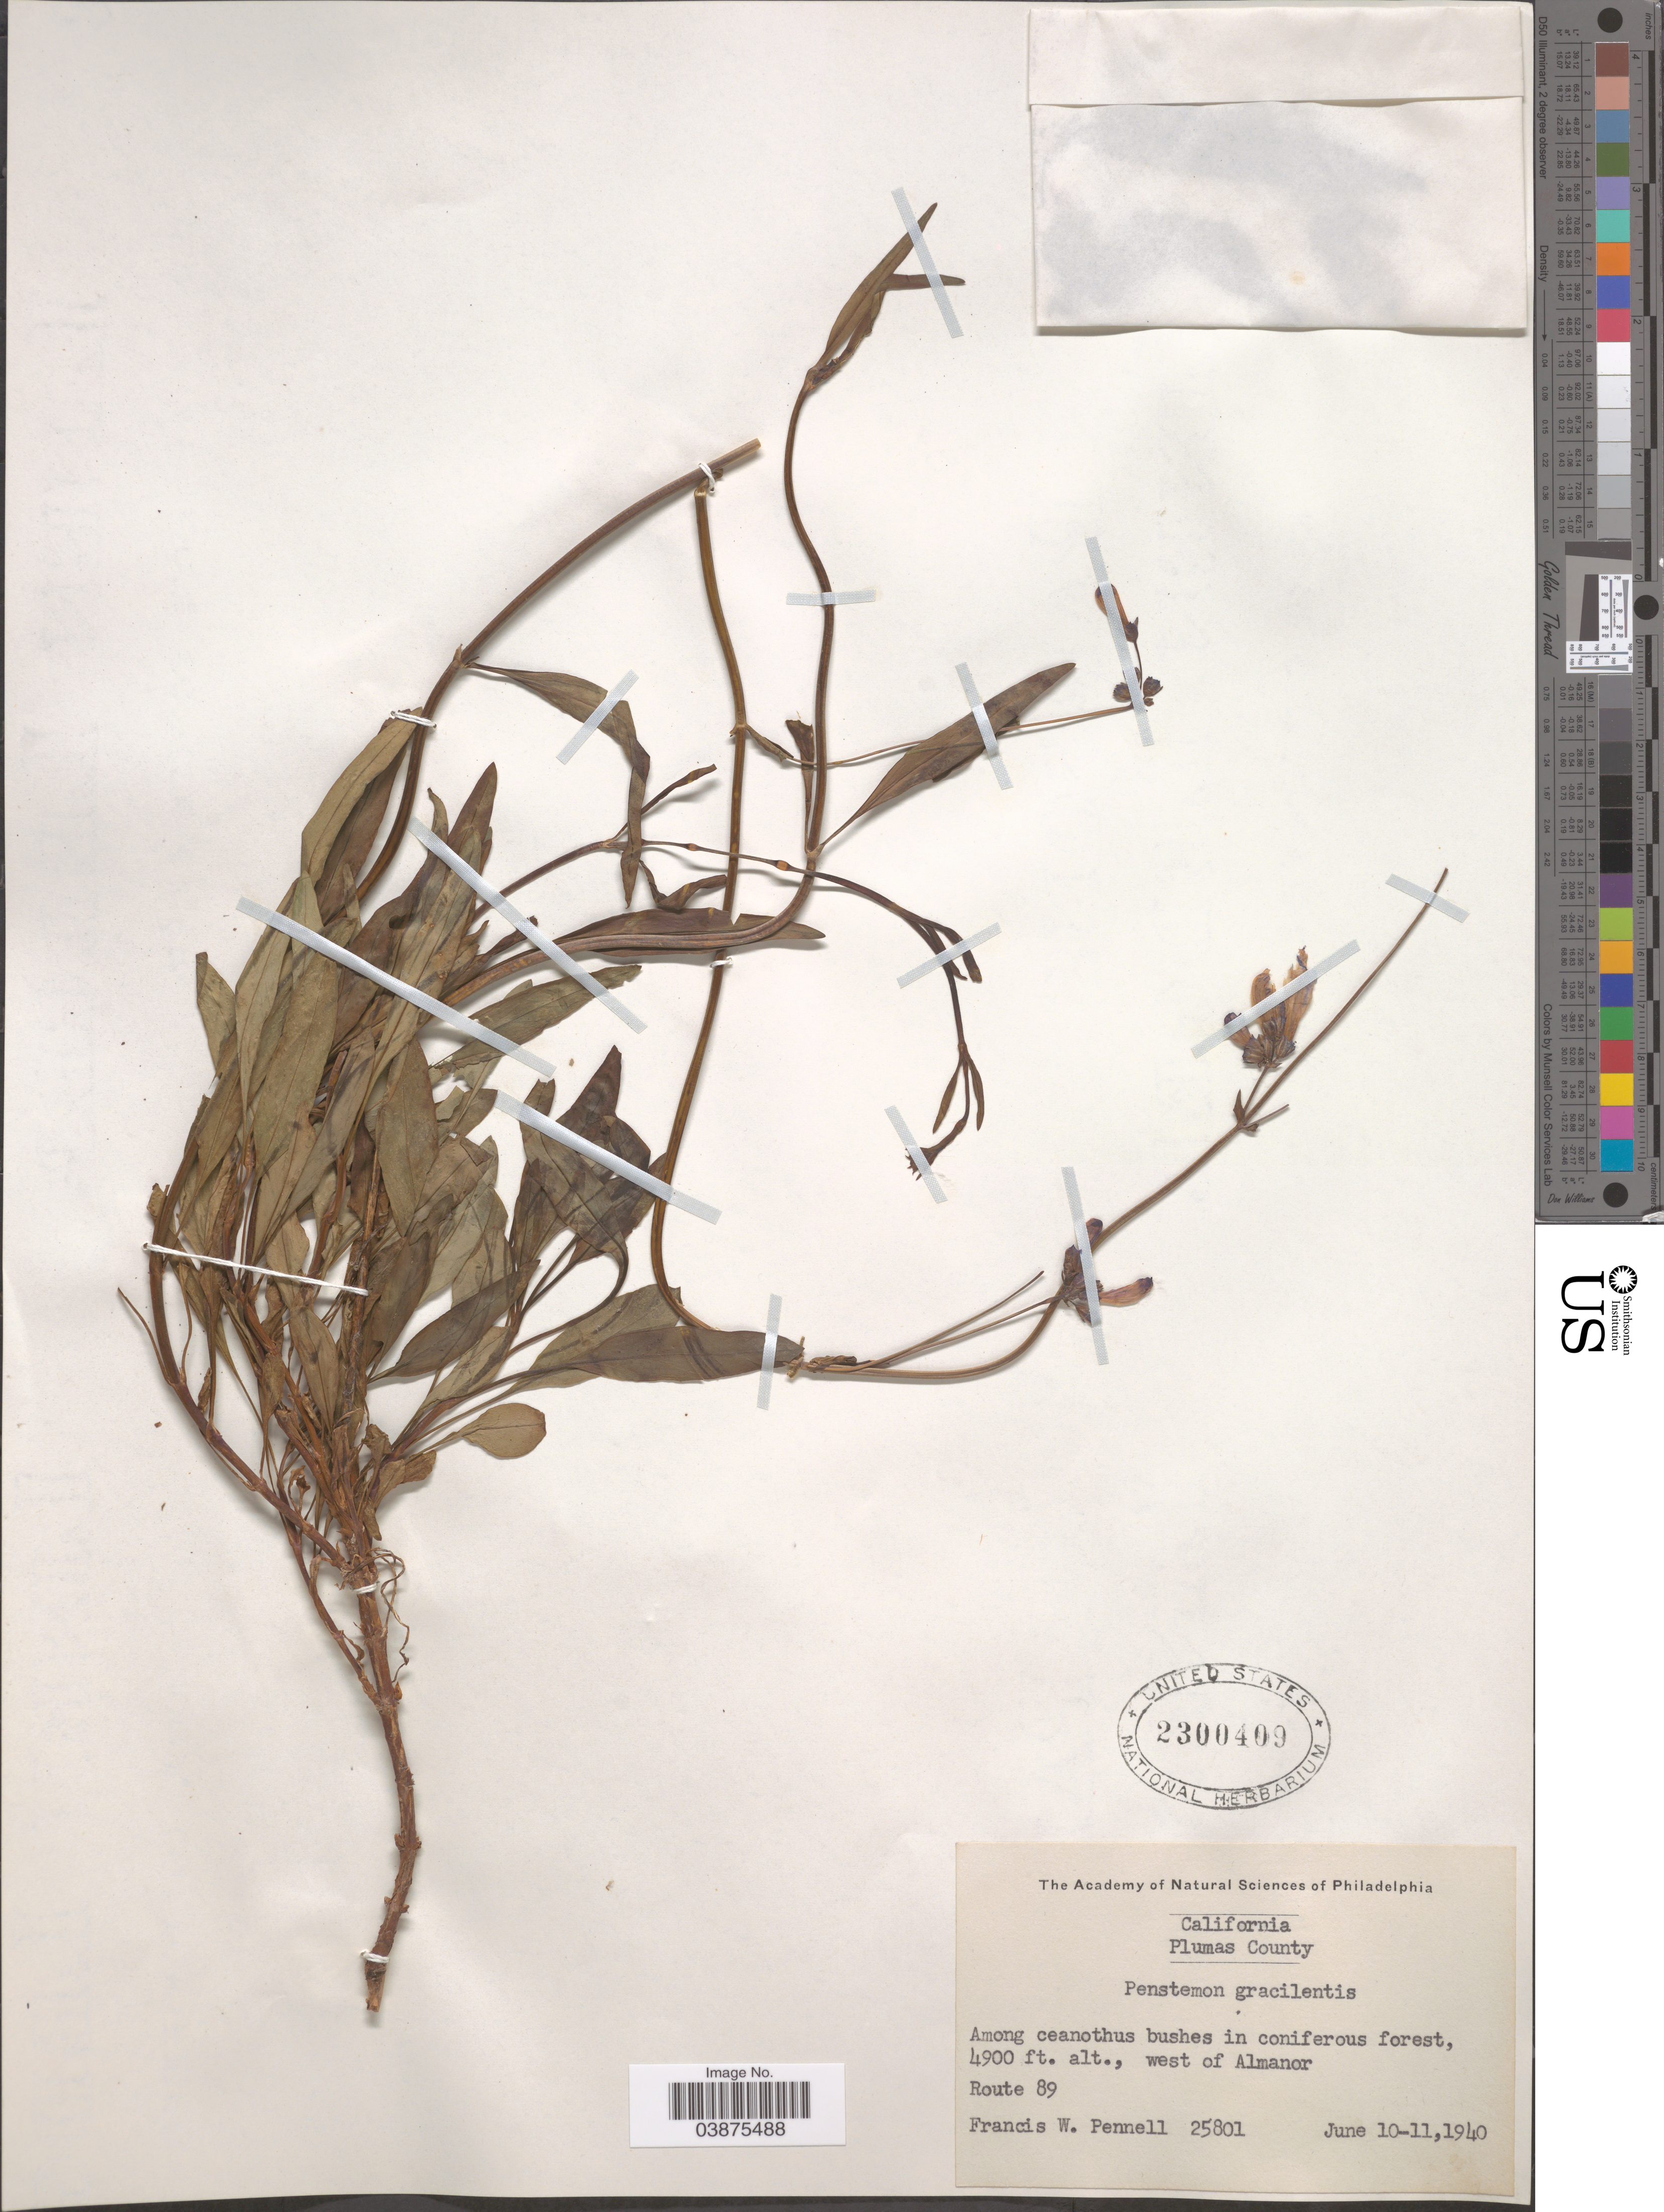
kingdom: Plantae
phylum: Tracheophyta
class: Magnoliopsida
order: Lamiales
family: Plantaginaceae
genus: Penstemon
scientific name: Penstemon gracilentus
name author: A. Gray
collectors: F. W. Pennell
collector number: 25801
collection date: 1940-06-10/1940-06-11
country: United States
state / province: California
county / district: Plumas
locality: Plumas County. West of Almanor. Route 89.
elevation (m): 1494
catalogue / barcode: US 2300409